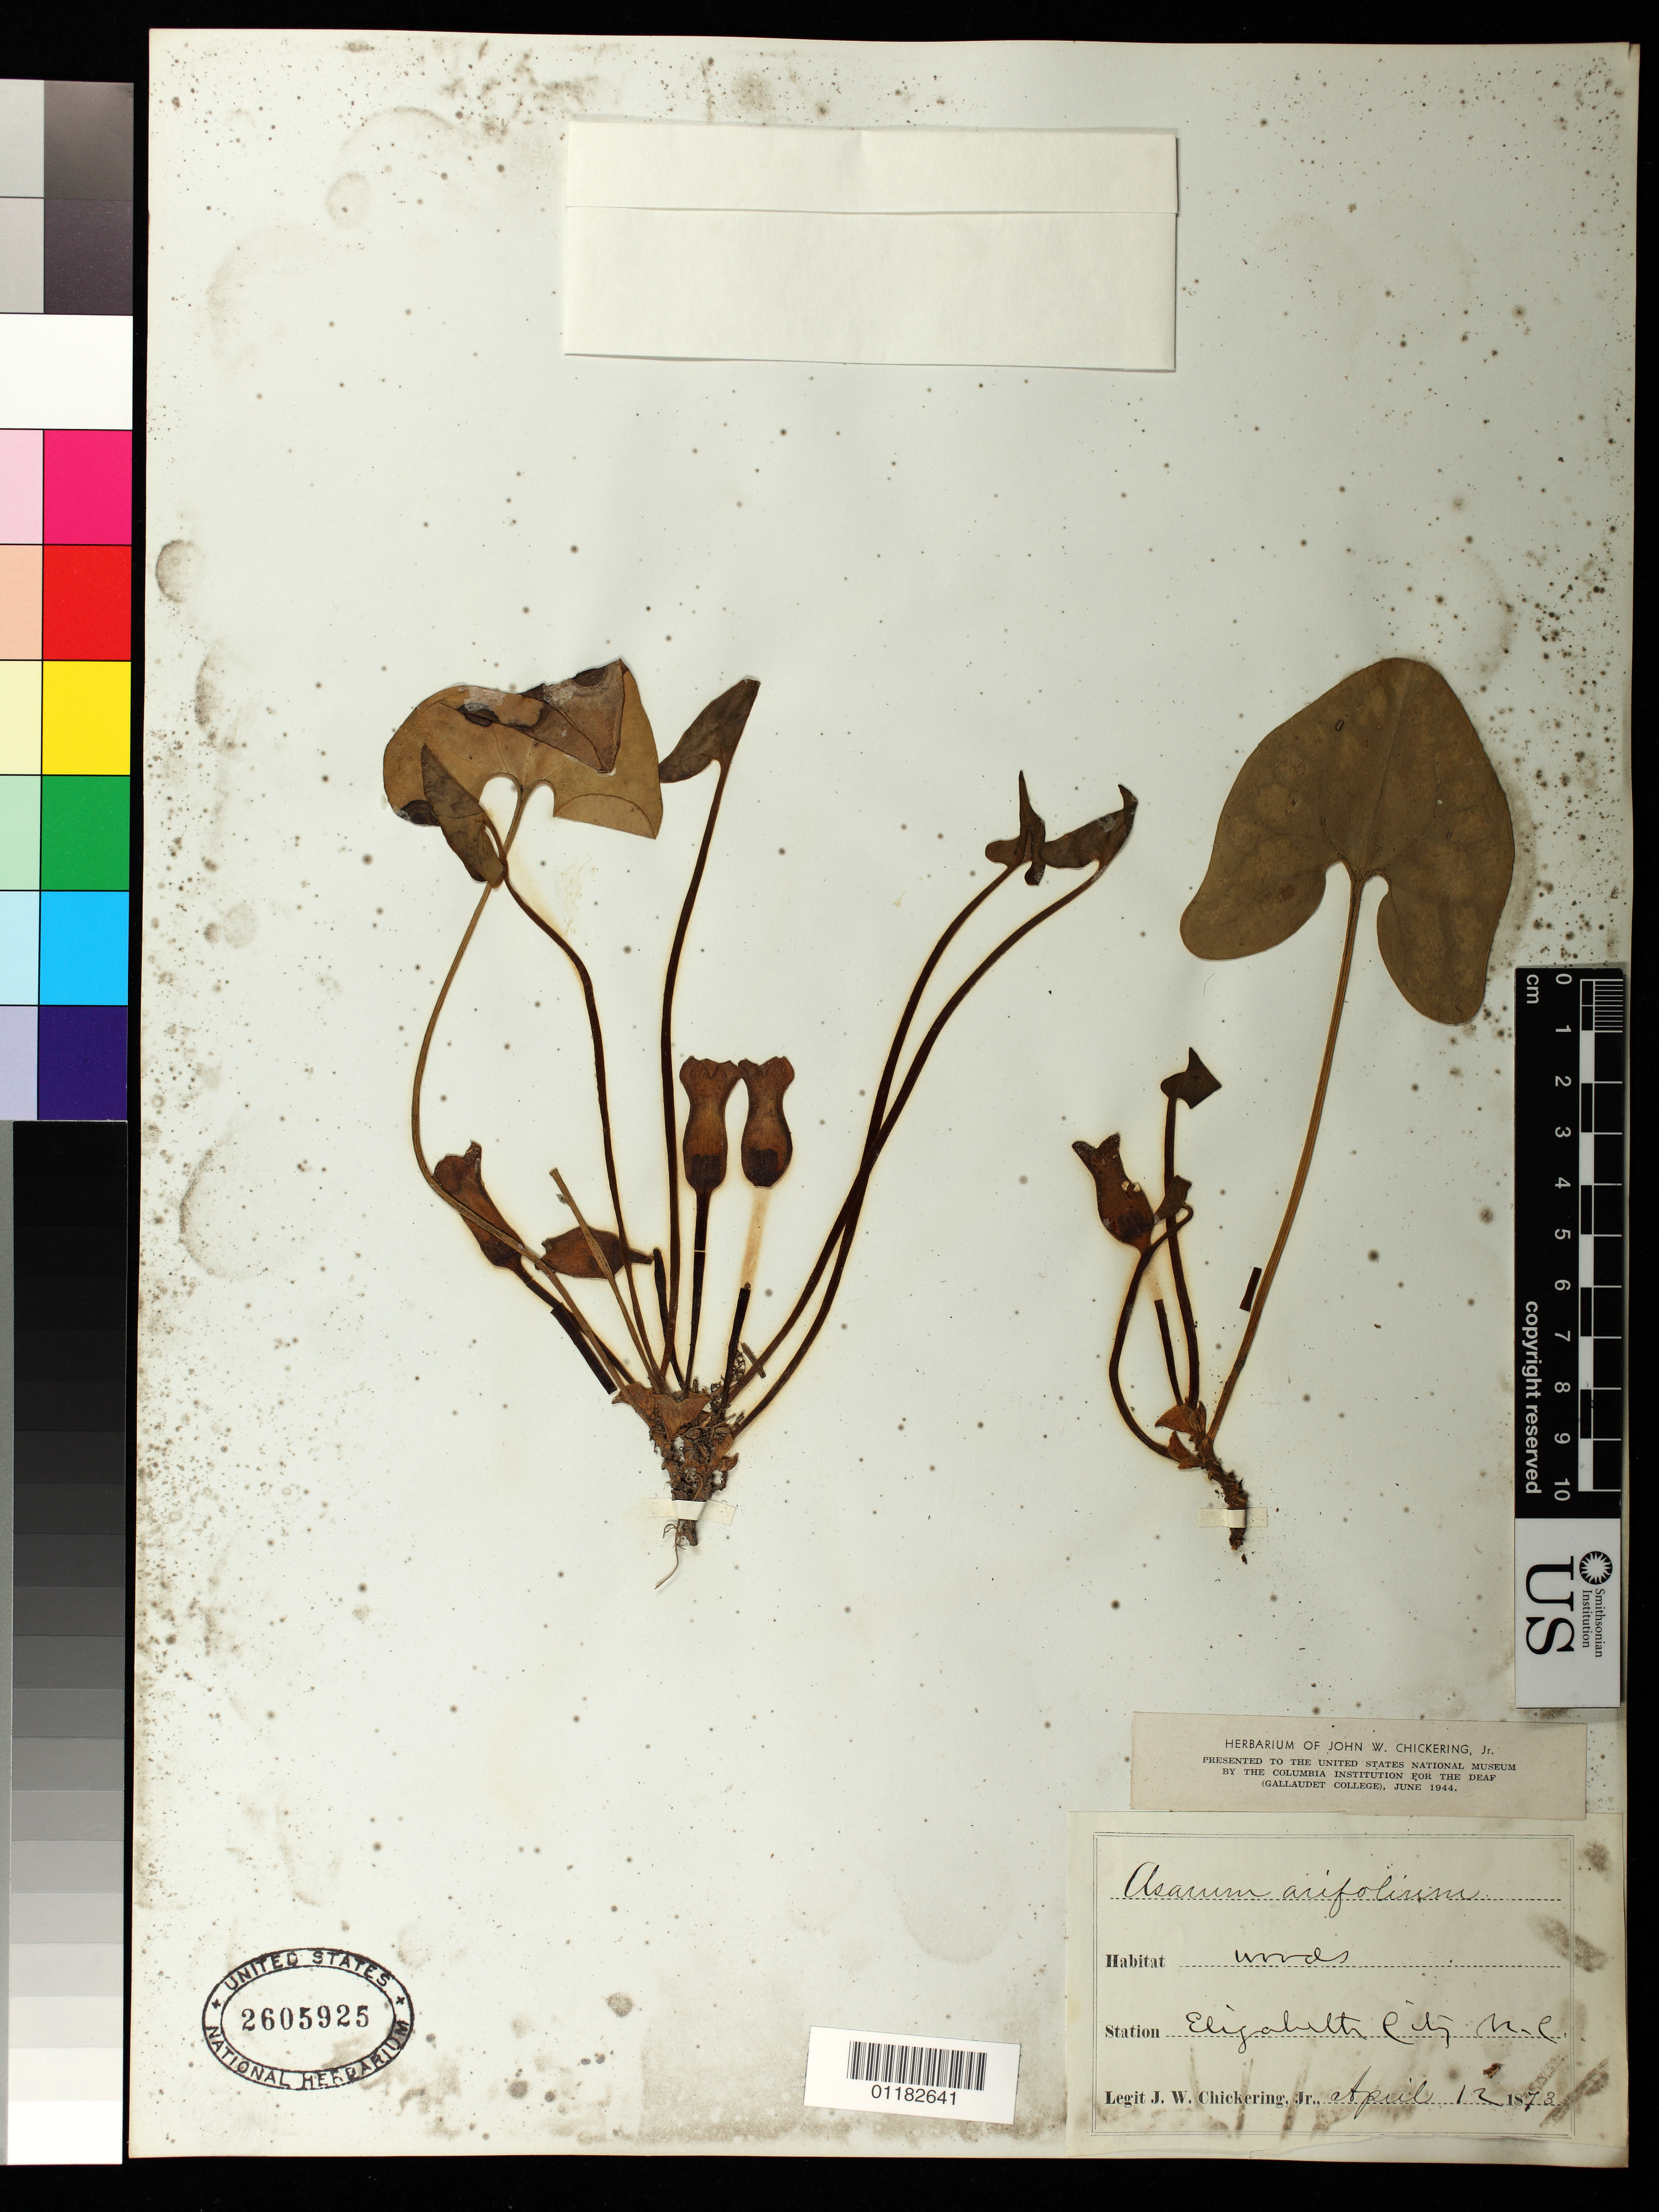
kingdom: Plantae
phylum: Tracheophyta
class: Magnoliopsida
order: Piperales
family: Aristolochiaceae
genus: Hexastylis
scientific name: Hexastylis arifolia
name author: (Michx.) Small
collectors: J. Chickering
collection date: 1873-04-12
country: United States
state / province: North Carolina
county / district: Pasquotank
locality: Elizabeth City, Pasquotank County.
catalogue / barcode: US 2605925